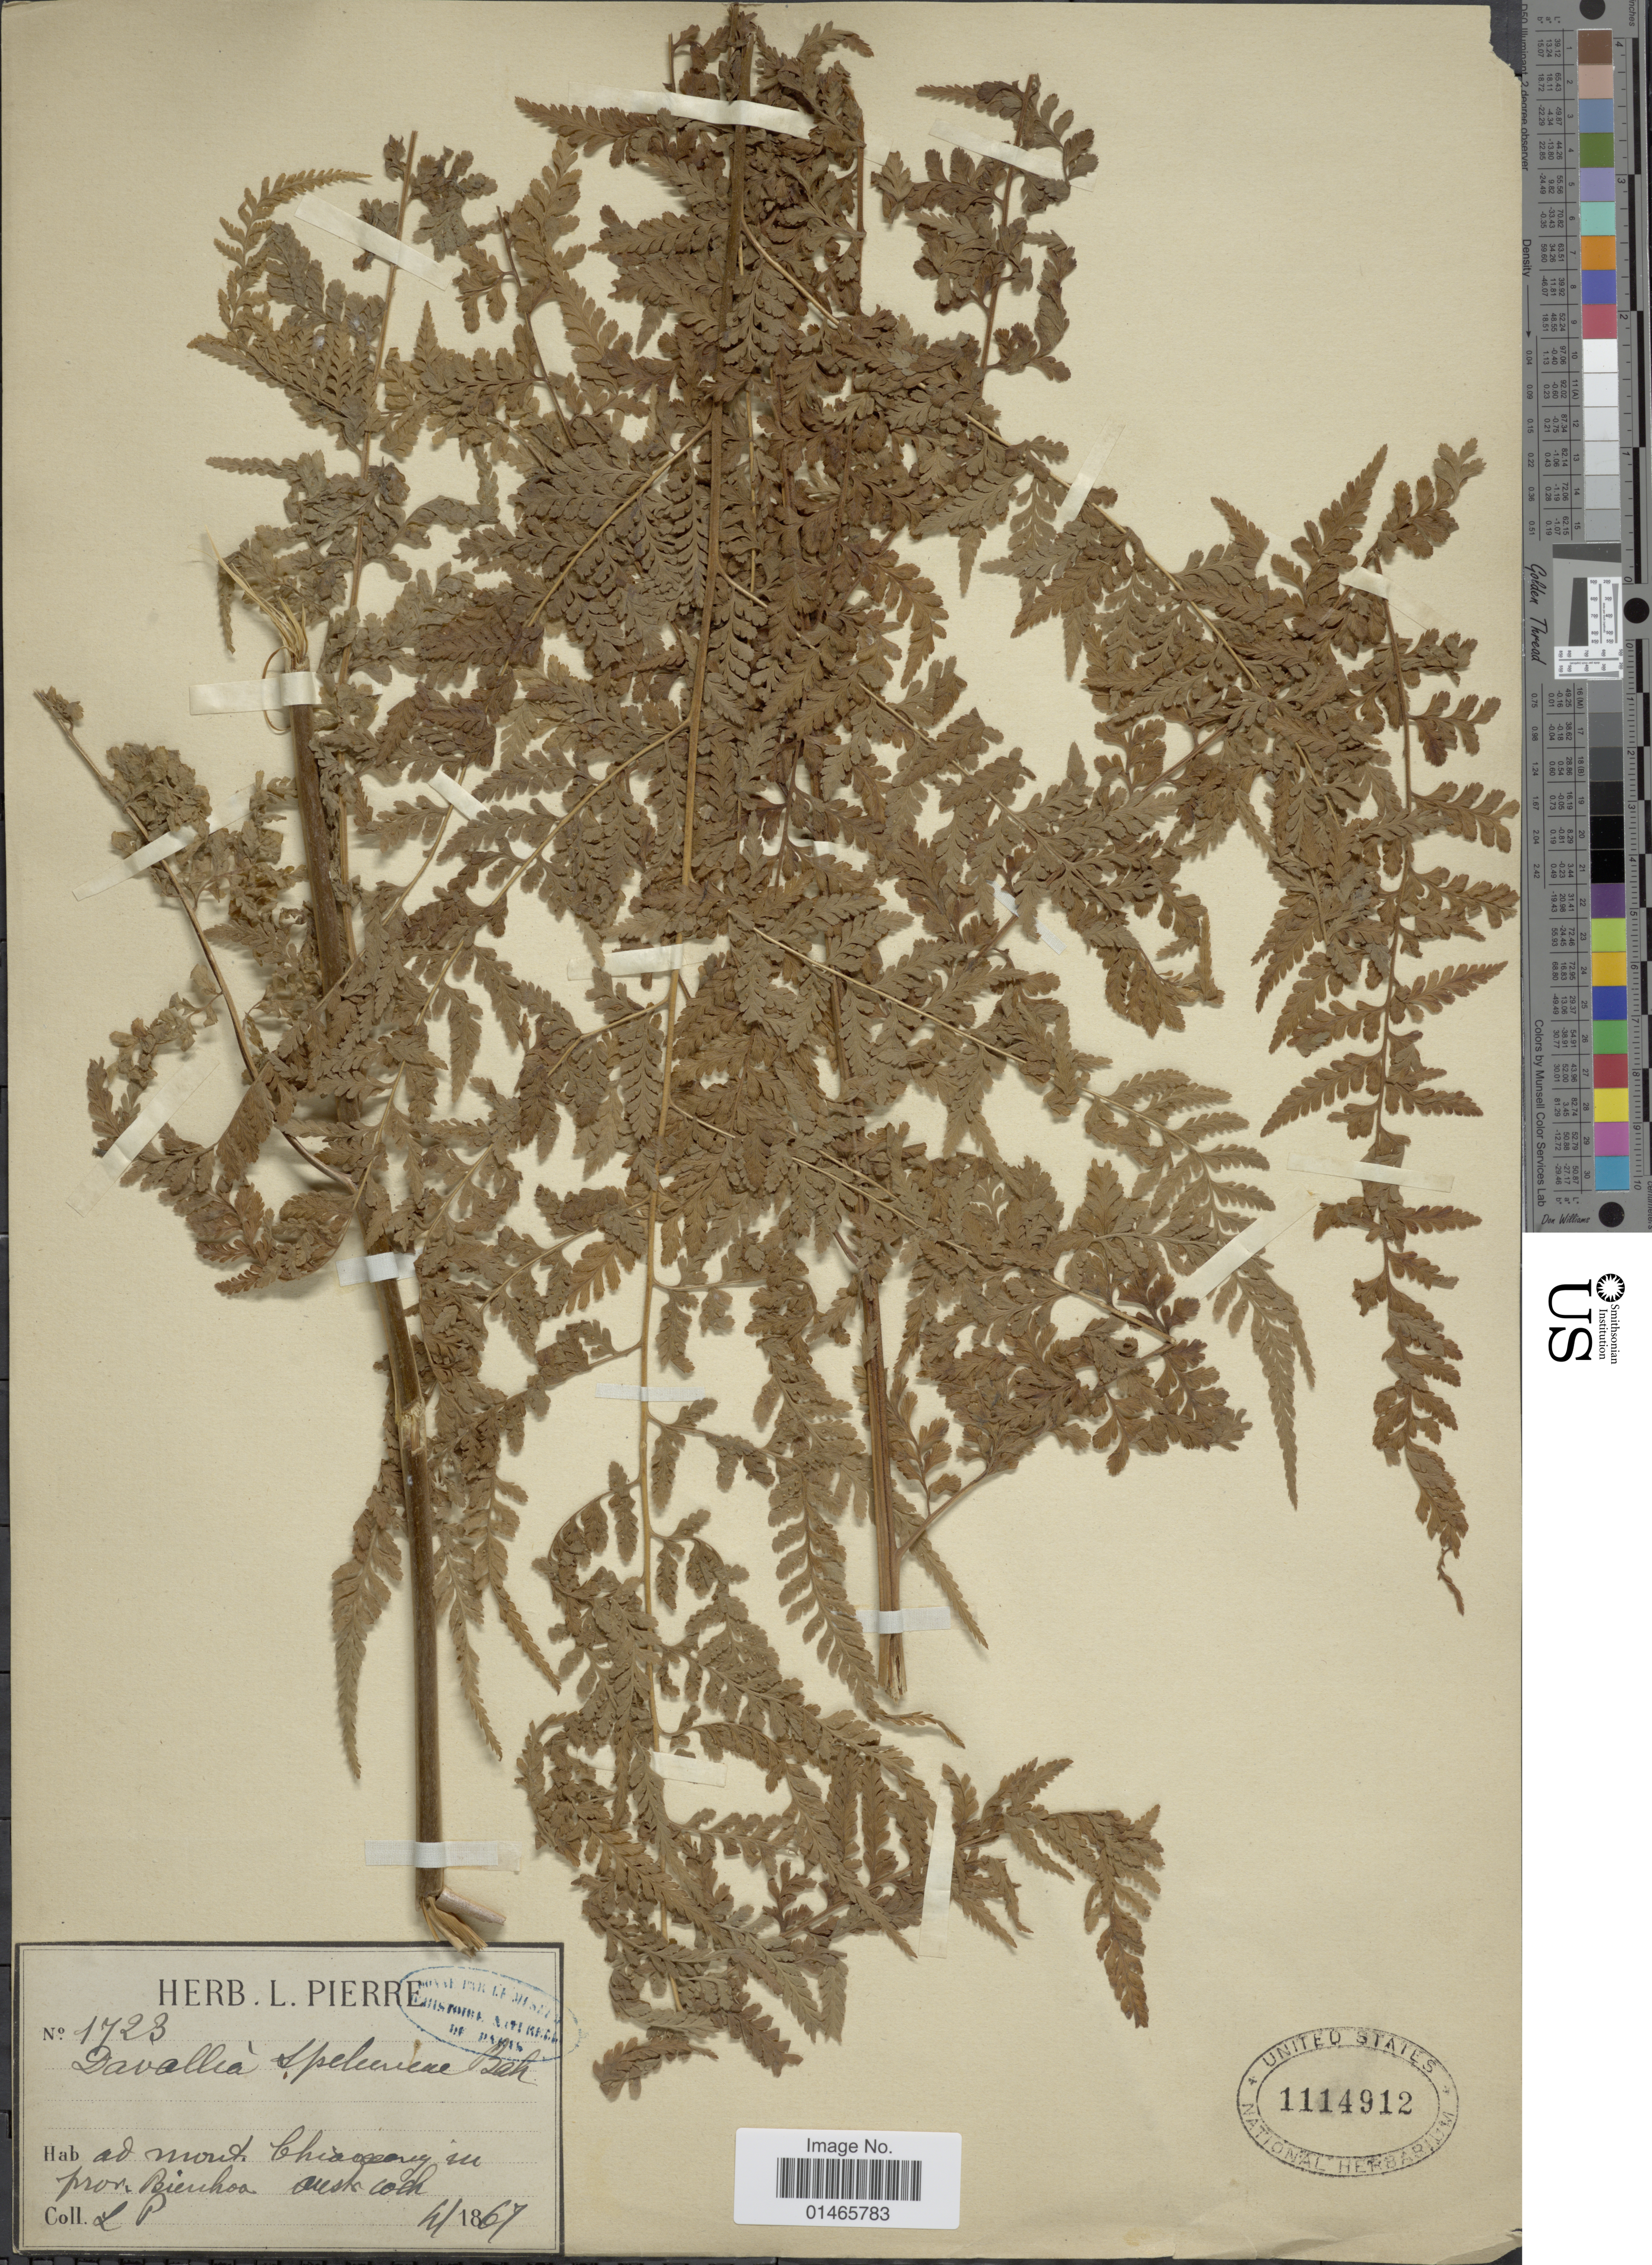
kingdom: Plantae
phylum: Tracheophyta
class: Polypodiopsida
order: Polypodiales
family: Dennstaedtiaceae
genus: Microlepia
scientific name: Microlepia speluncae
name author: (L.) T. Moore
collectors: L. Pierre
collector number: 1723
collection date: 1870-05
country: Vietnam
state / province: Dong Nai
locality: Ai Maibur Cauire Canbody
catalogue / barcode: US 1114912